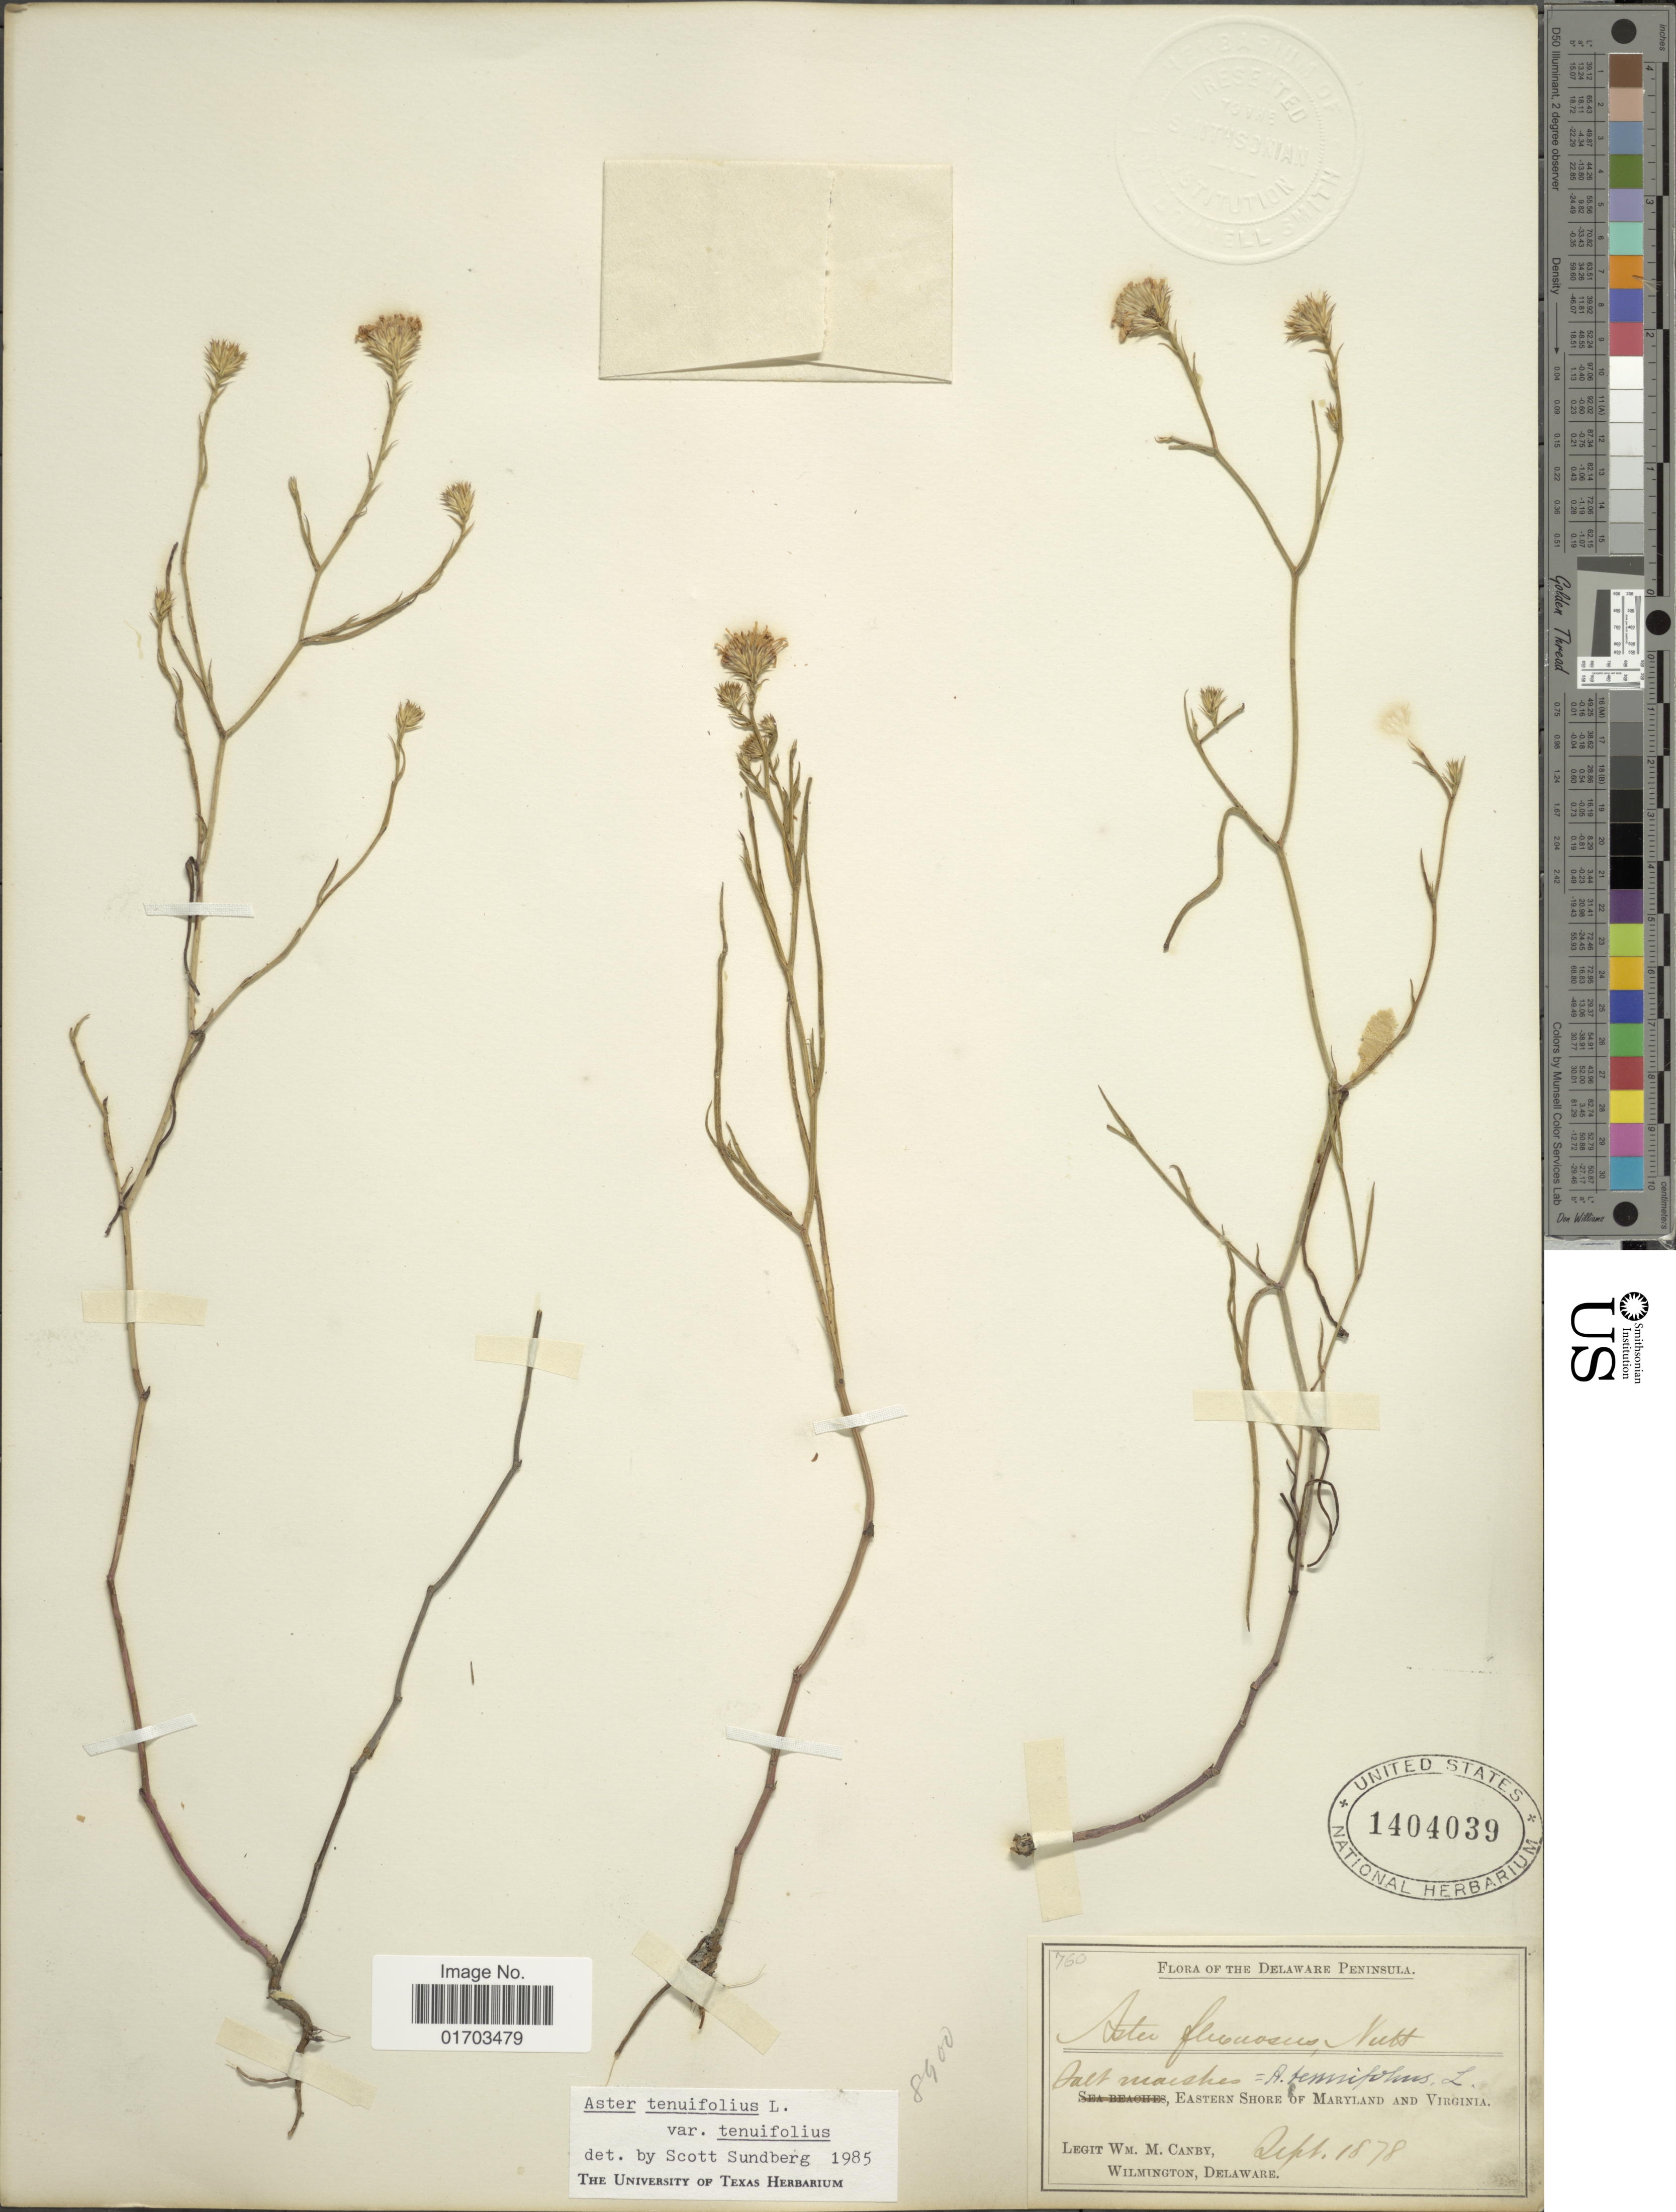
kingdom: Plantae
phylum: Tracheophyta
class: Magnoliopsida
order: Asterales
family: Asteraceae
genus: Symphyotrichum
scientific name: Symphyotrichum tenuifolium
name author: (L.) G.L. Nesom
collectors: W. M. Canby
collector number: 760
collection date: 1878-09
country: United States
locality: Delaware Peninsula, salt marshes, eastern shore of Maryland and Virginia.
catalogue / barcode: US 1404039